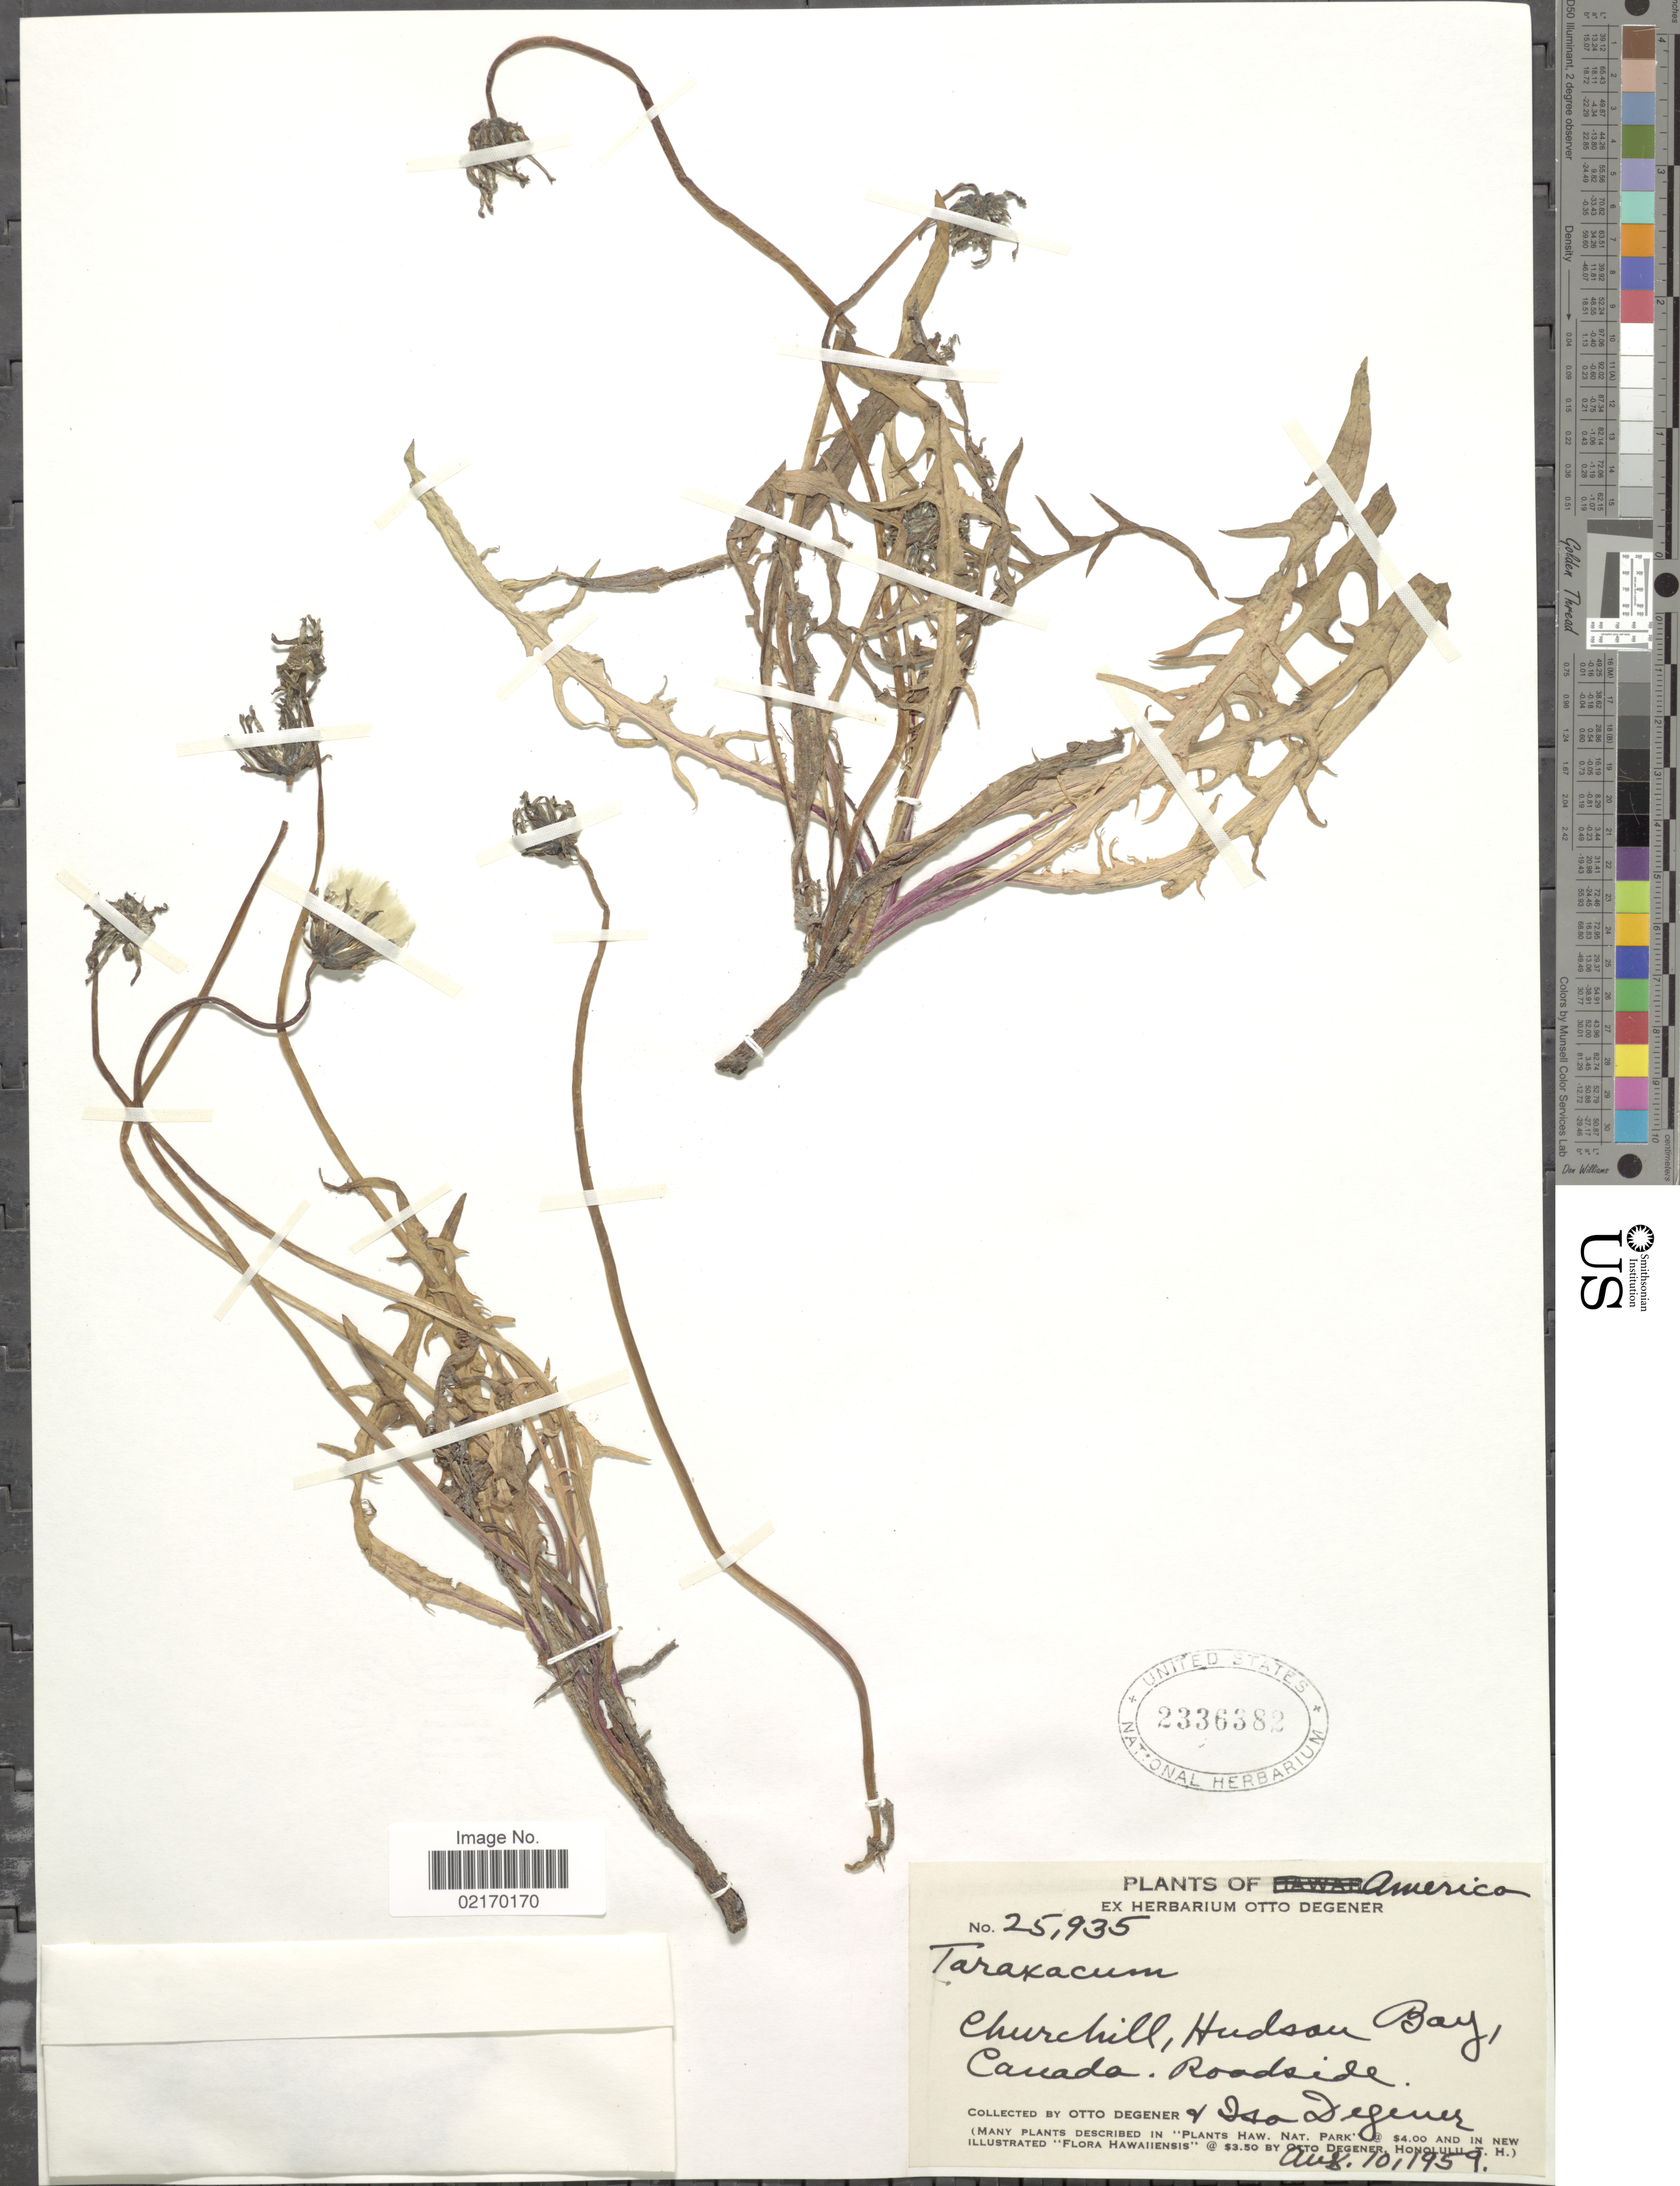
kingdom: Plantae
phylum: Tracheophyta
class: Magnoliopsida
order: Asterales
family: Asteraceae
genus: Taraxacum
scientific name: Taraxacum sp.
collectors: O. Degener & I. Degener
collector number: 25935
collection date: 1959-08-10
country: Canada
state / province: Manitoba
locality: America, Churchill, Hudson Bay, roadside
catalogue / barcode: US 2336382